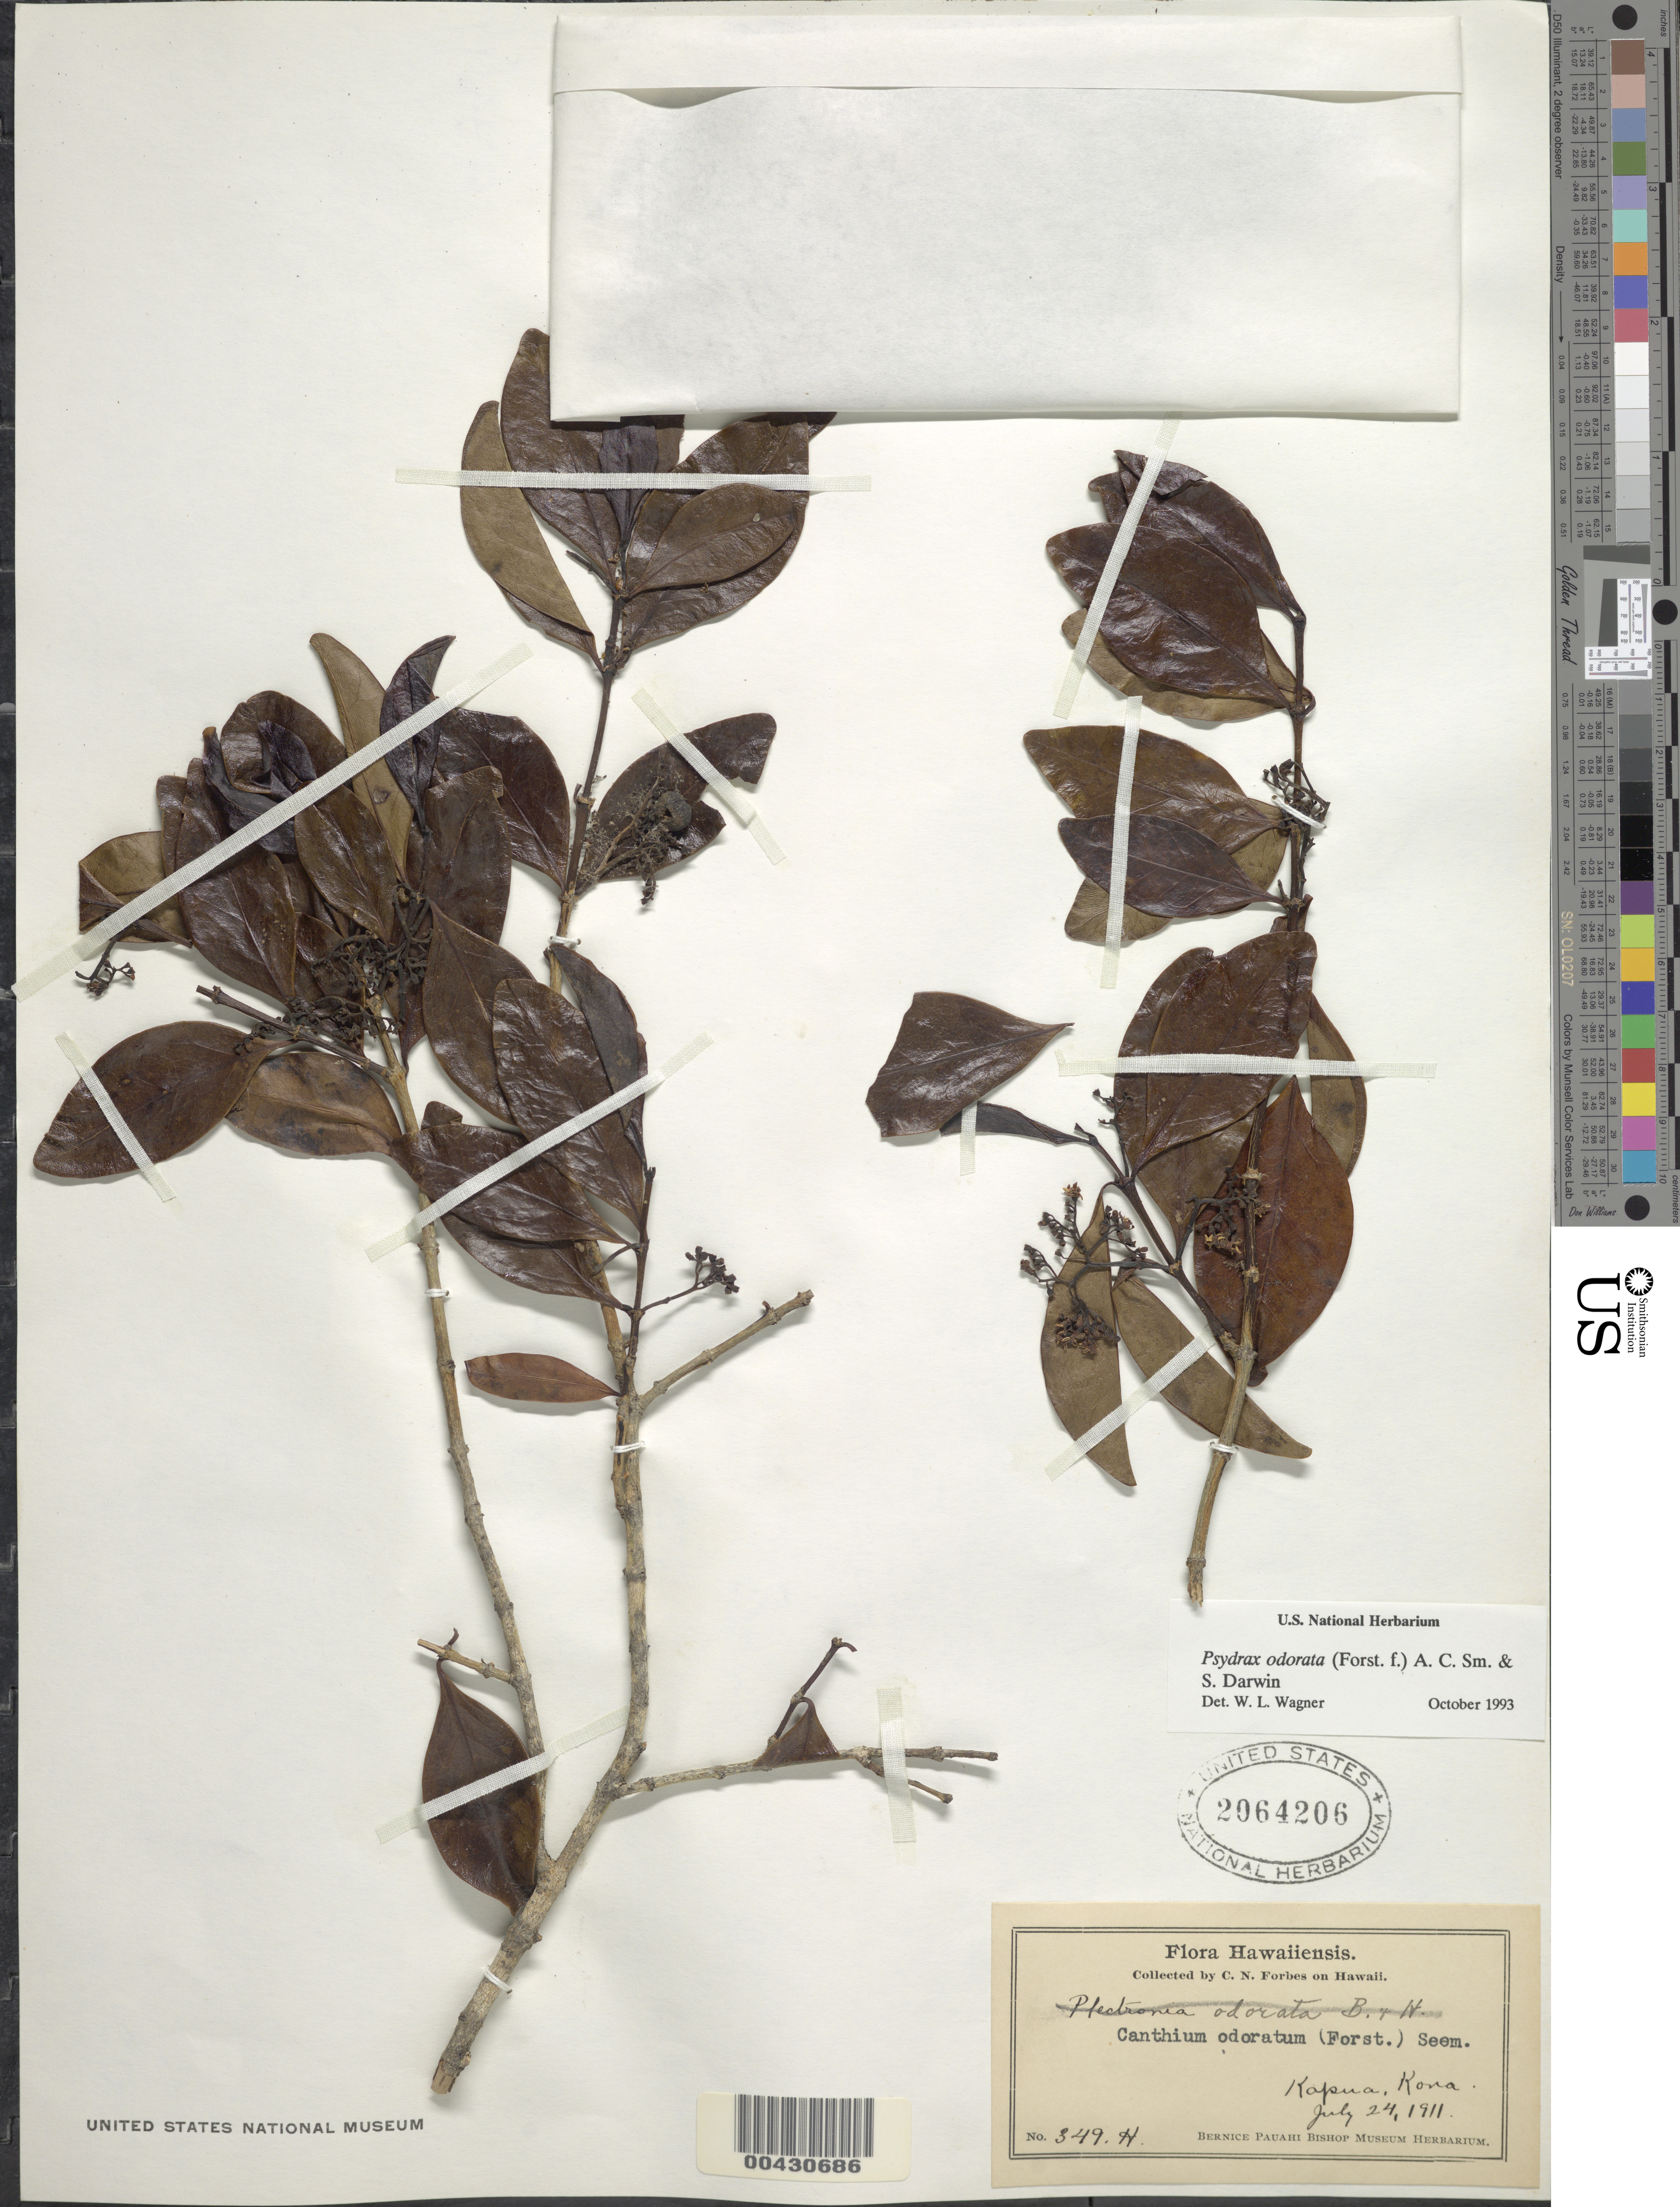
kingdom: Plantae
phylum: Tracheophyta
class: Magnoliopsida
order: Gentianales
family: Rubiaceae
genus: Psydrax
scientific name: Psydrax odorata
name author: (G. Forst.) A.C. Sm. & S.P. Darwin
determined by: Wagner, W. L., (BOT), Smithsonian Institution - National Museum of Natural History (UNITED STATES)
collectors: C. N. Forbes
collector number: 349.H.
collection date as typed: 24 Jul 1911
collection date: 1911-07-24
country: United States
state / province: Hawaii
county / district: Hawaii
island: Hawaii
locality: Kapua, Kona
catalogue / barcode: US 2064206